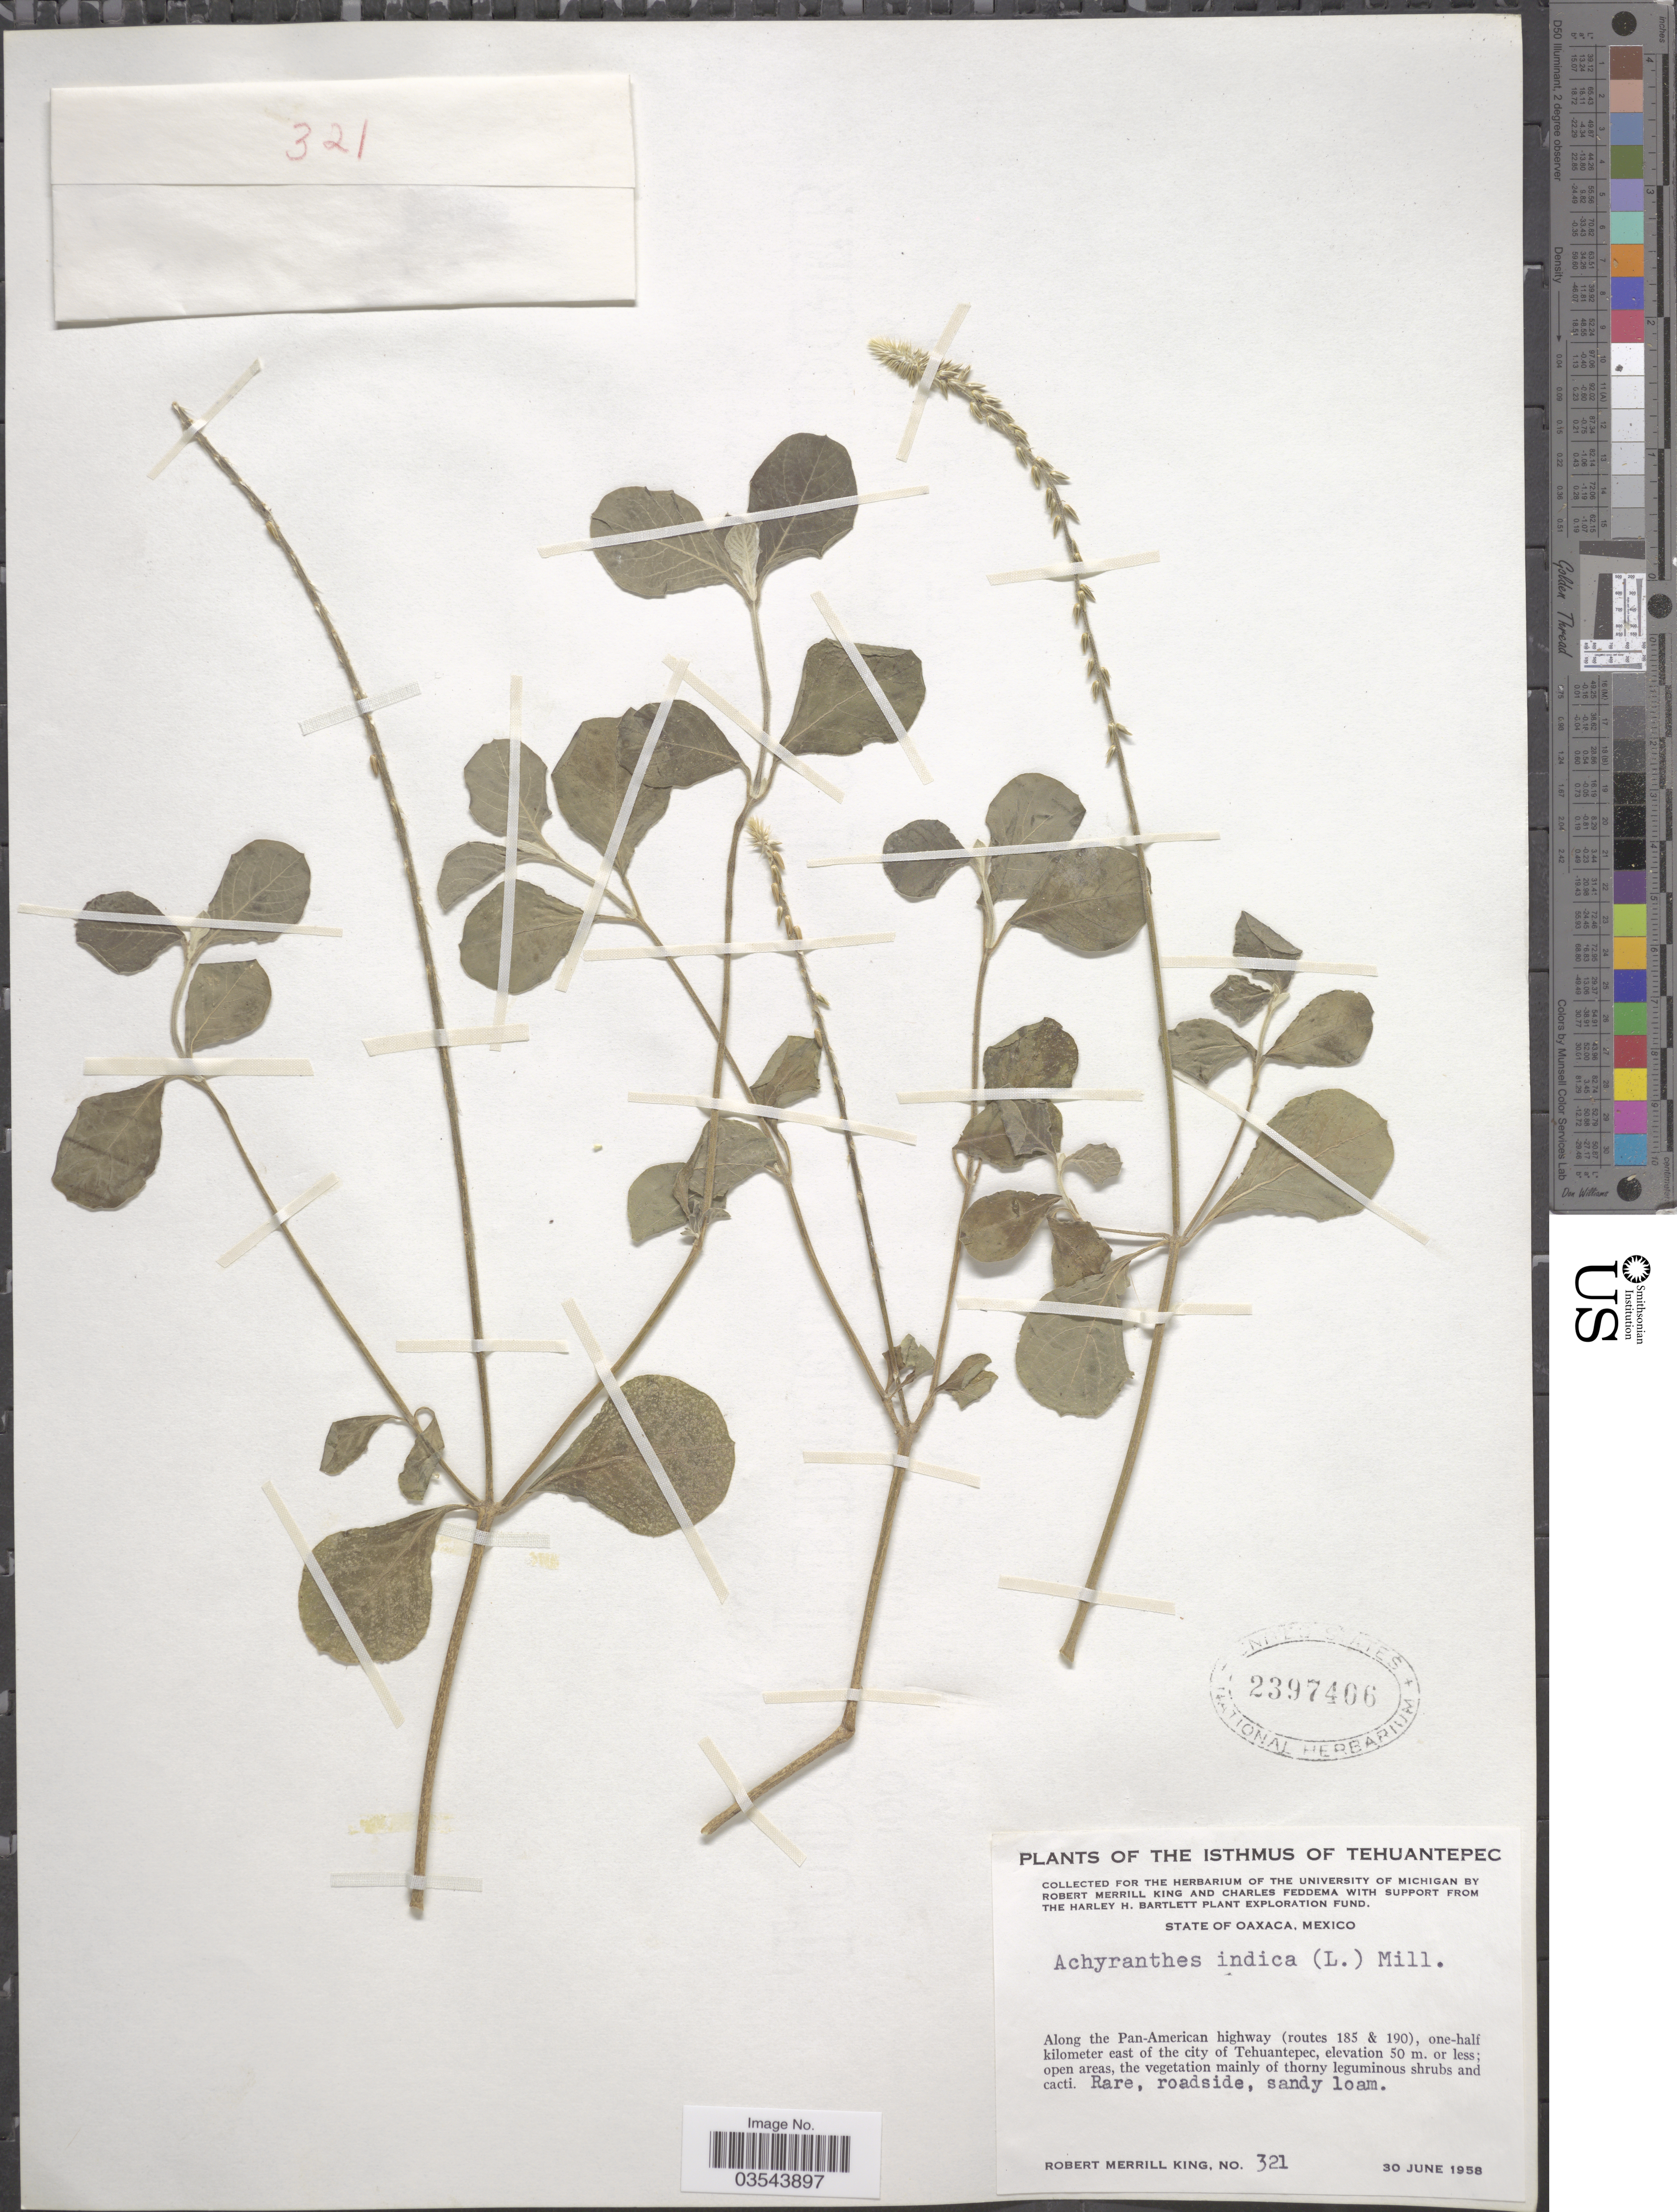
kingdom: Plantae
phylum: Tracheophyta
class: Magnoliopsida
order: Caryophyllales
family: Amaranthaceae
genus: Achyranthes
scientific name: Achyranthes indica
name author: (L.) Mill.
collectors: R. M. King & C. Feddema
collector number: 321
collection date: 1958-06-30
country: Mexico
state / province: Oaxaca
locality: The Isthmus of Tehuantepec. Along the Pan-American highway (routes 185 & 190), one-half kilometer east of the city of Tehuantepec.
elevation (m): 50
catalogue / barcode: US 2397406